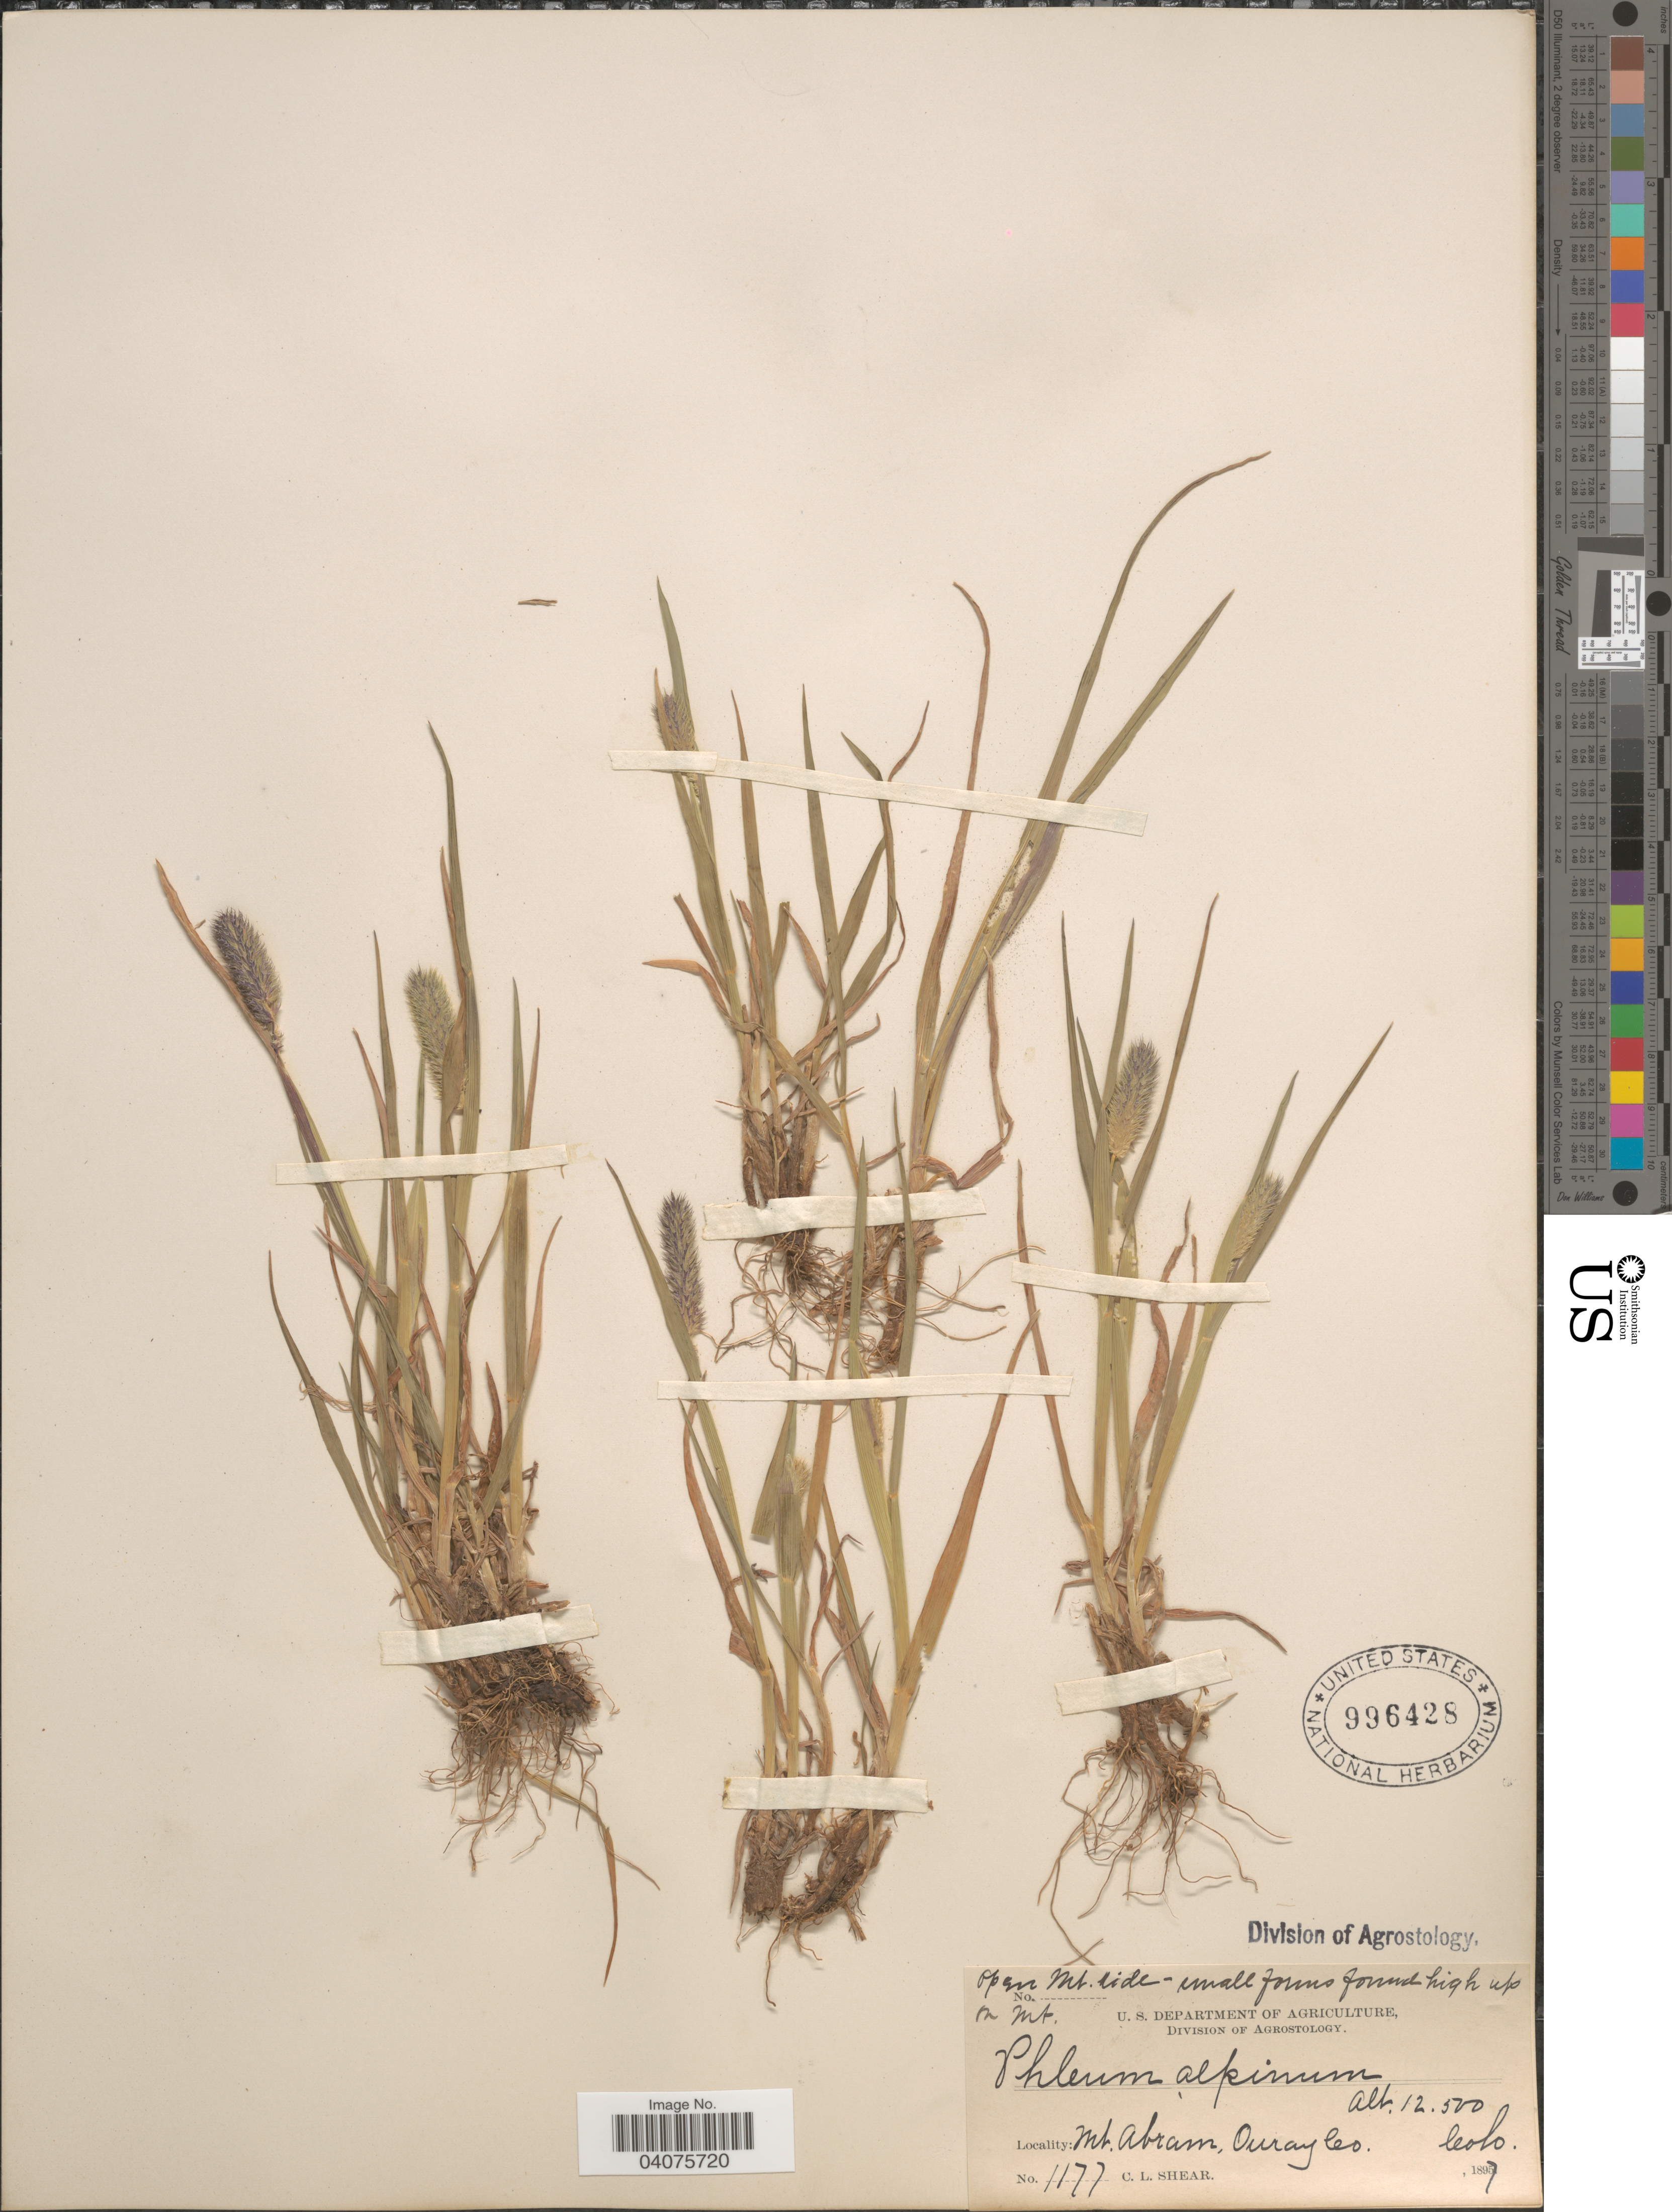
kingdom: Plantae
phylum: Tracheophyta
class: Liliopsida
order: Poales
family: Poaceae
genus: Phleum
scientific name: Phleum alpinum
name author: L.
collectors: C. L. Shear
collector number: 1177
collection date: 1897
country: United States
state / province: Colorado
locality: Mt. Abram, Ouray Co.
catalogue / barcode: US 996428